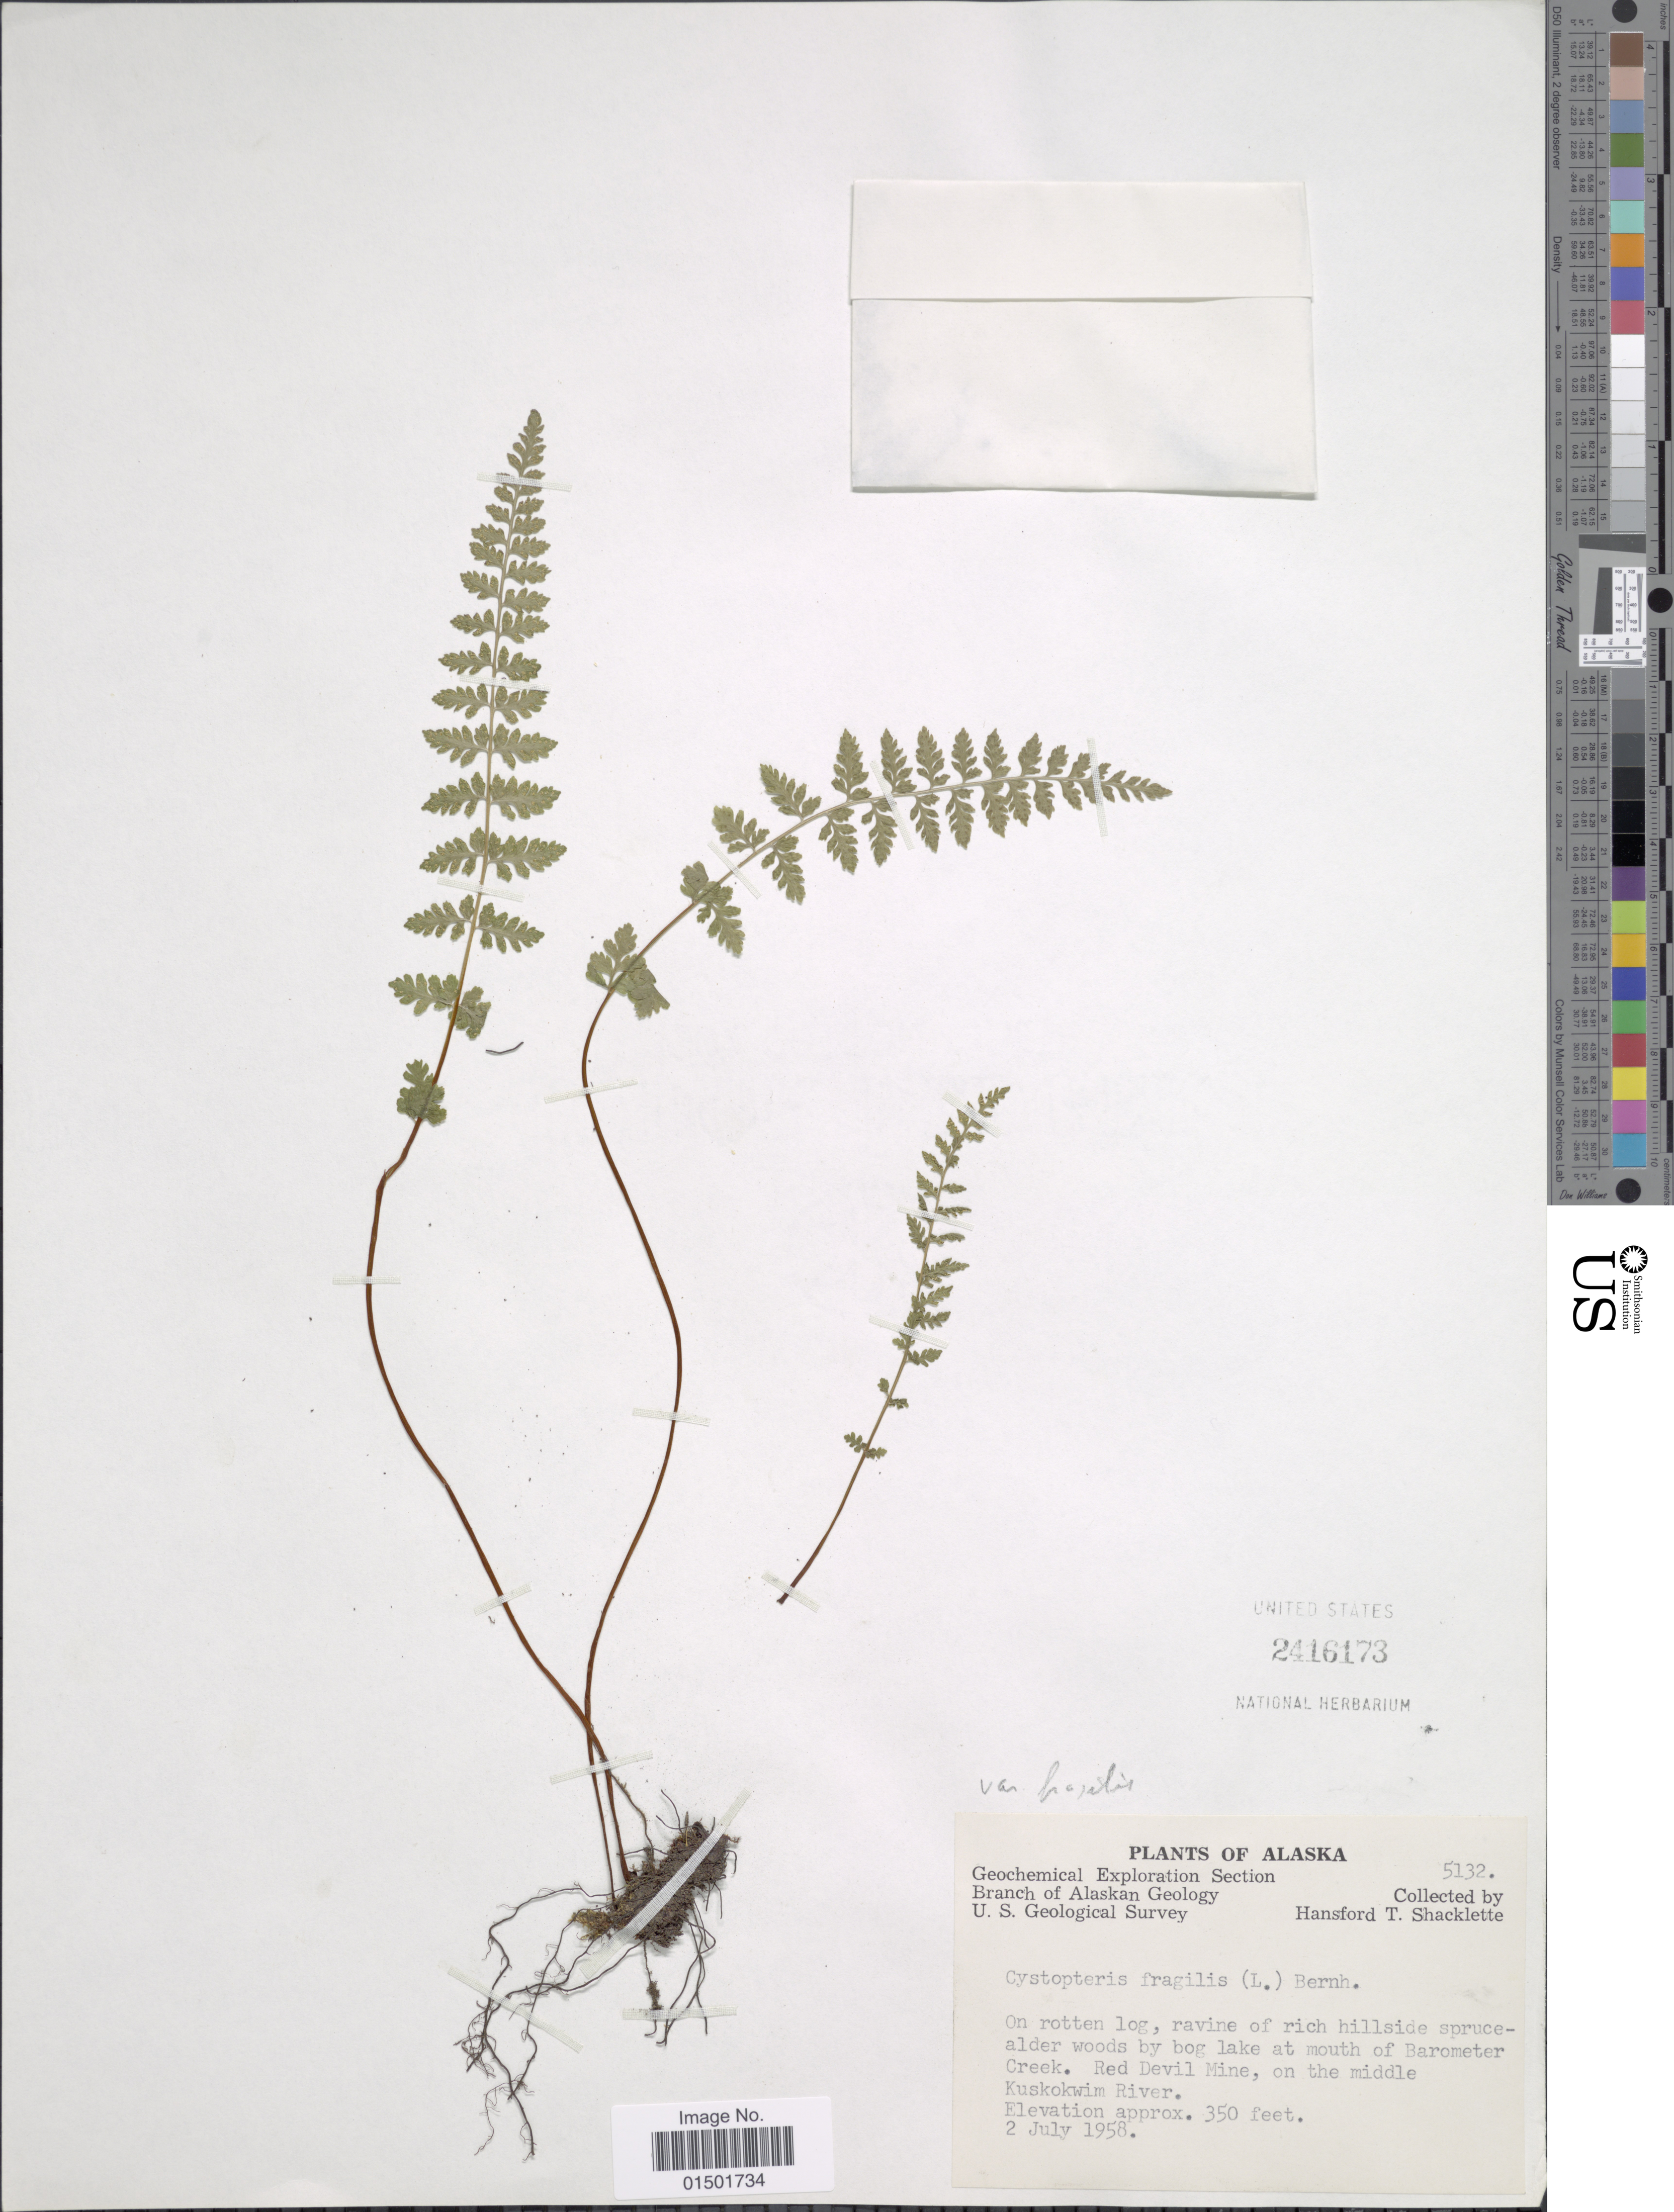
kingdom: Plantae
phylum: Tracheophyta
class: Polypodiopsida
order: Polypodiales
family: Cystopteridaceae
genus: Cystopteris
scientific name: Cystopteris fragilis var. fragilis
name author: (L.) Bernh.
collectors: H. Shacklette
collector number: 5132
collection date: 1958-07-02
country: United States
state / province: Alaska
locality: On rotten log, ravine of rich hillside spruce alder woods by bog lake at mouth of Barometer Creek, Red Devil Mine, on the middle Kuskokwim River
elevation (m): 107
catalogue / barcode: US 2416173